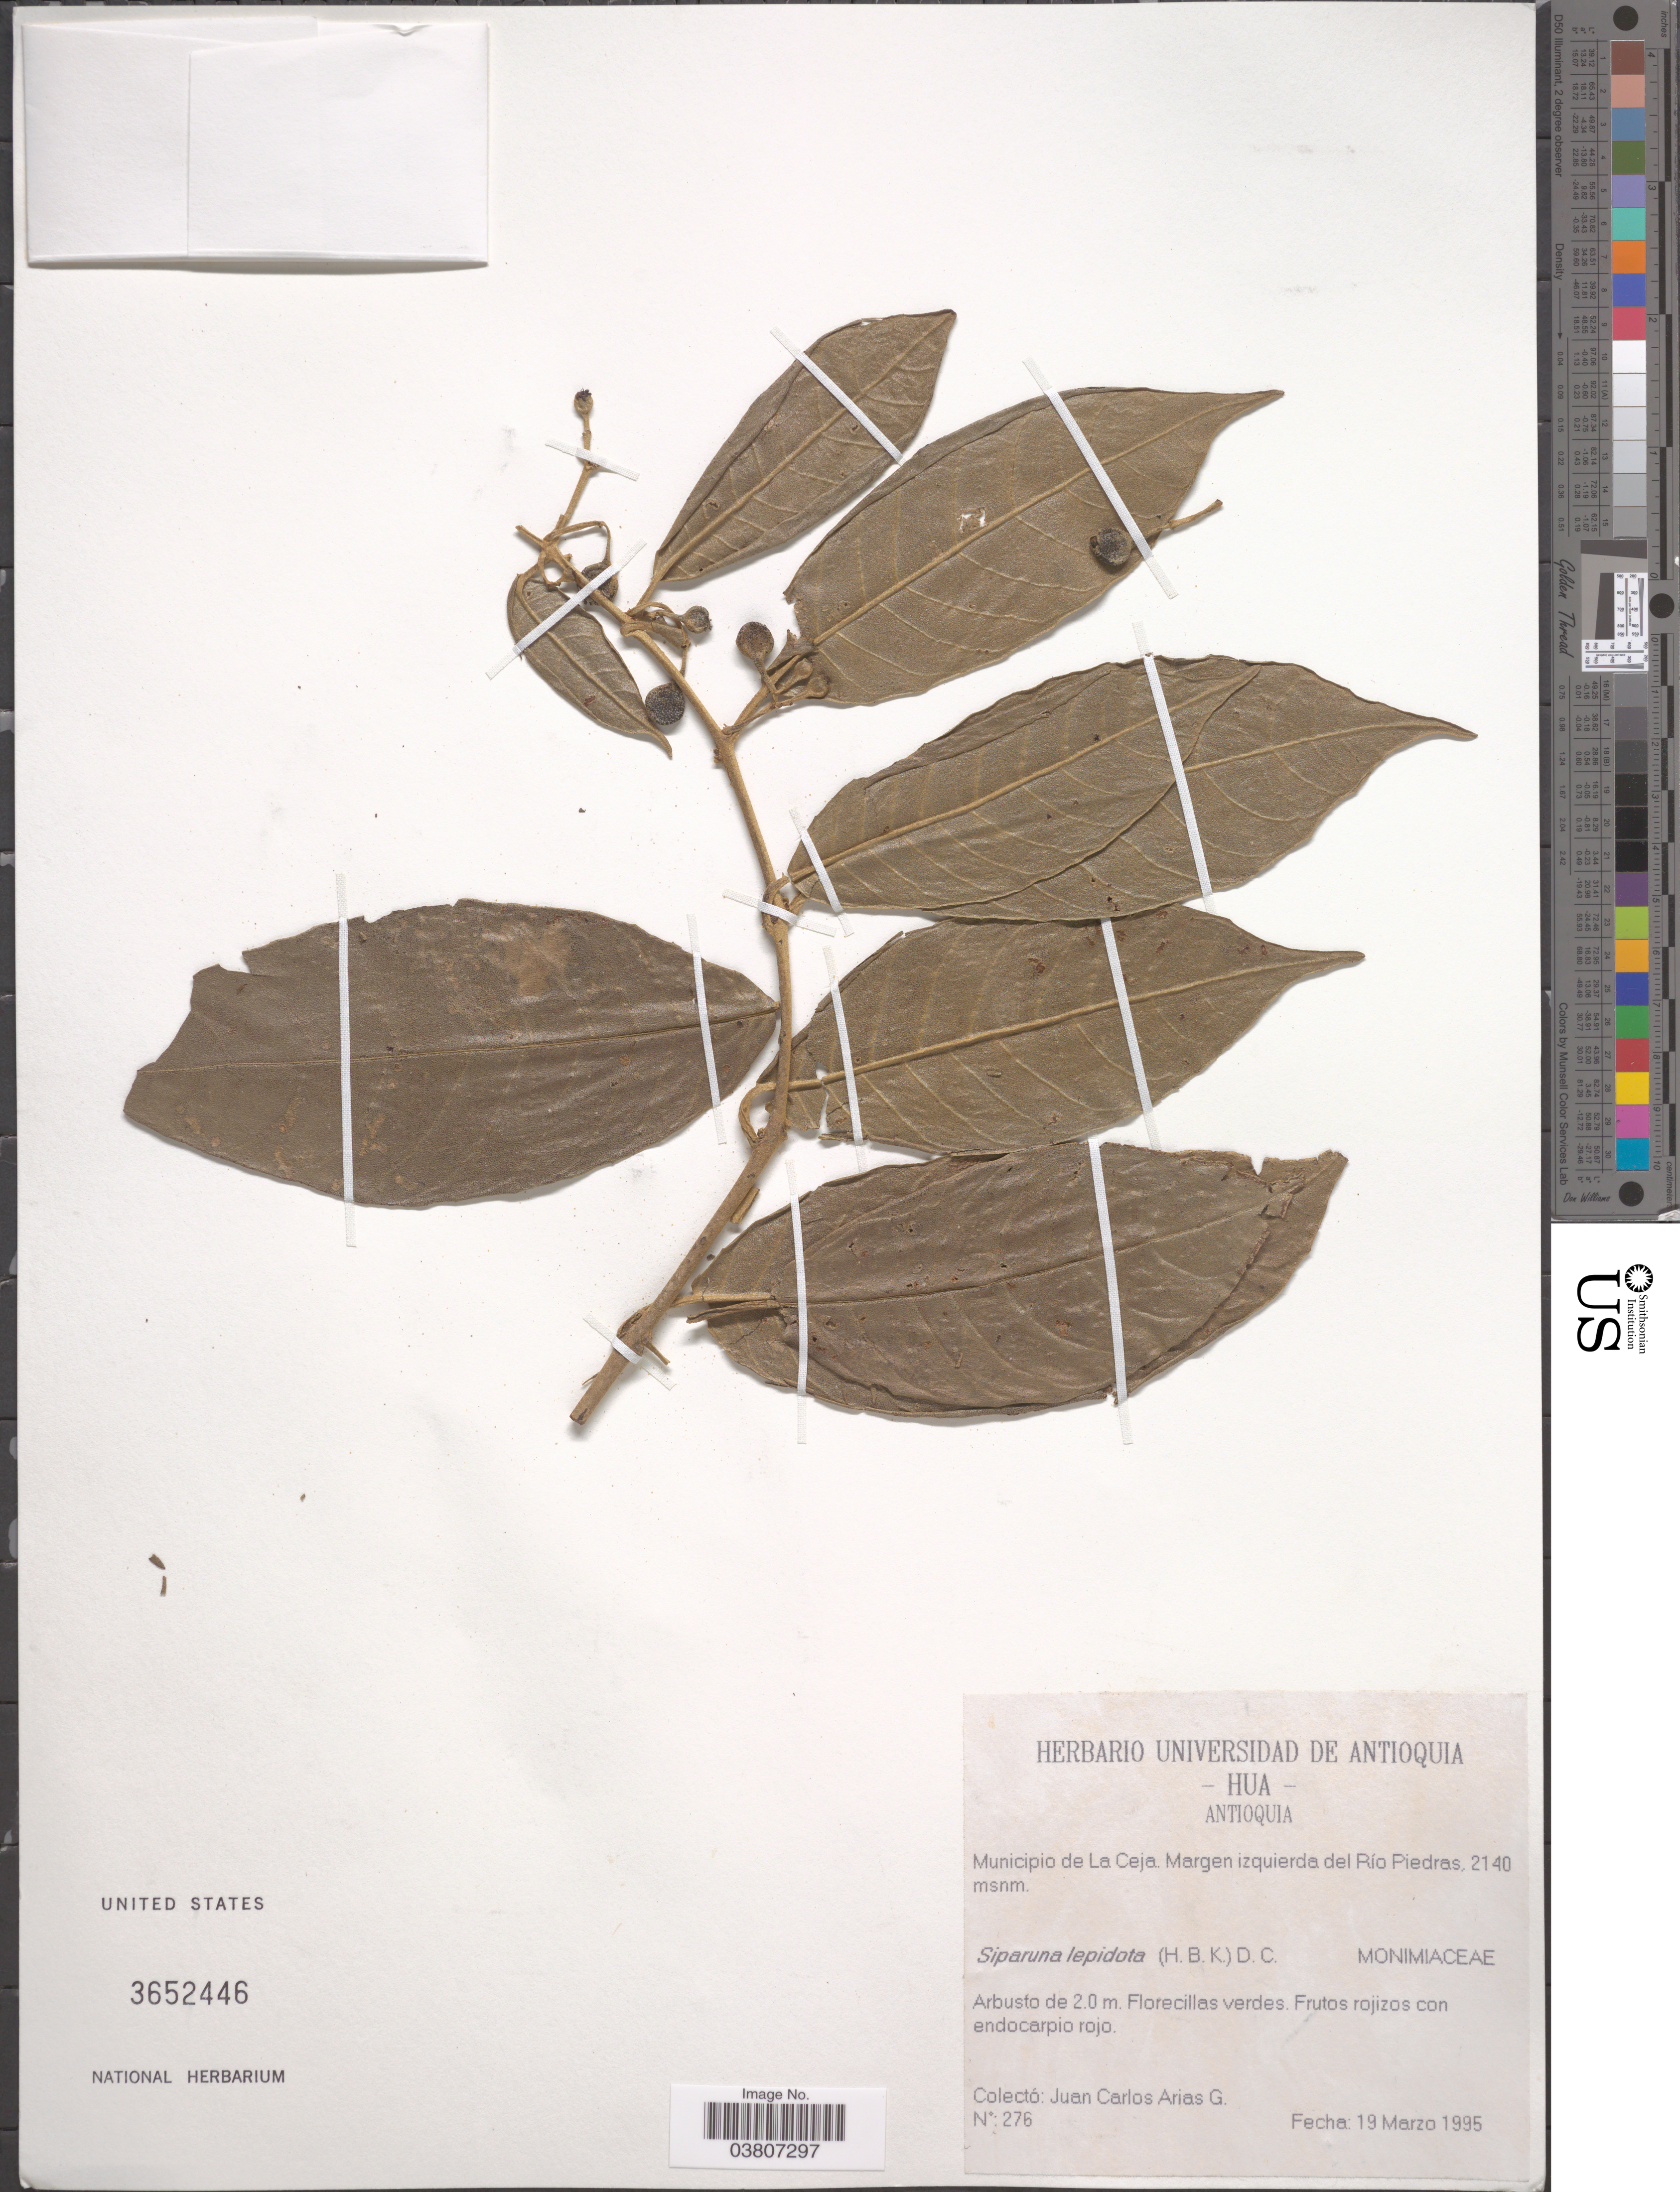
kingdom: Plantae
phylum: Tracheophyta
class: Magnoliopsida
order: Laurales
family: Siparunaceae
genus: Siparuna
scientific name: Siparuna lepidota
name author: (Kunth) A. DC.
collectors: J. Arias G.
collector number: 276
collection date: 1995-03-19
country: Colombia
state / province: Antioquia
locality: Municipio de La Ceja. Margen izquierda del Río Piedras.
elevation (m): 2140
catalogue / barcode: US 3652446